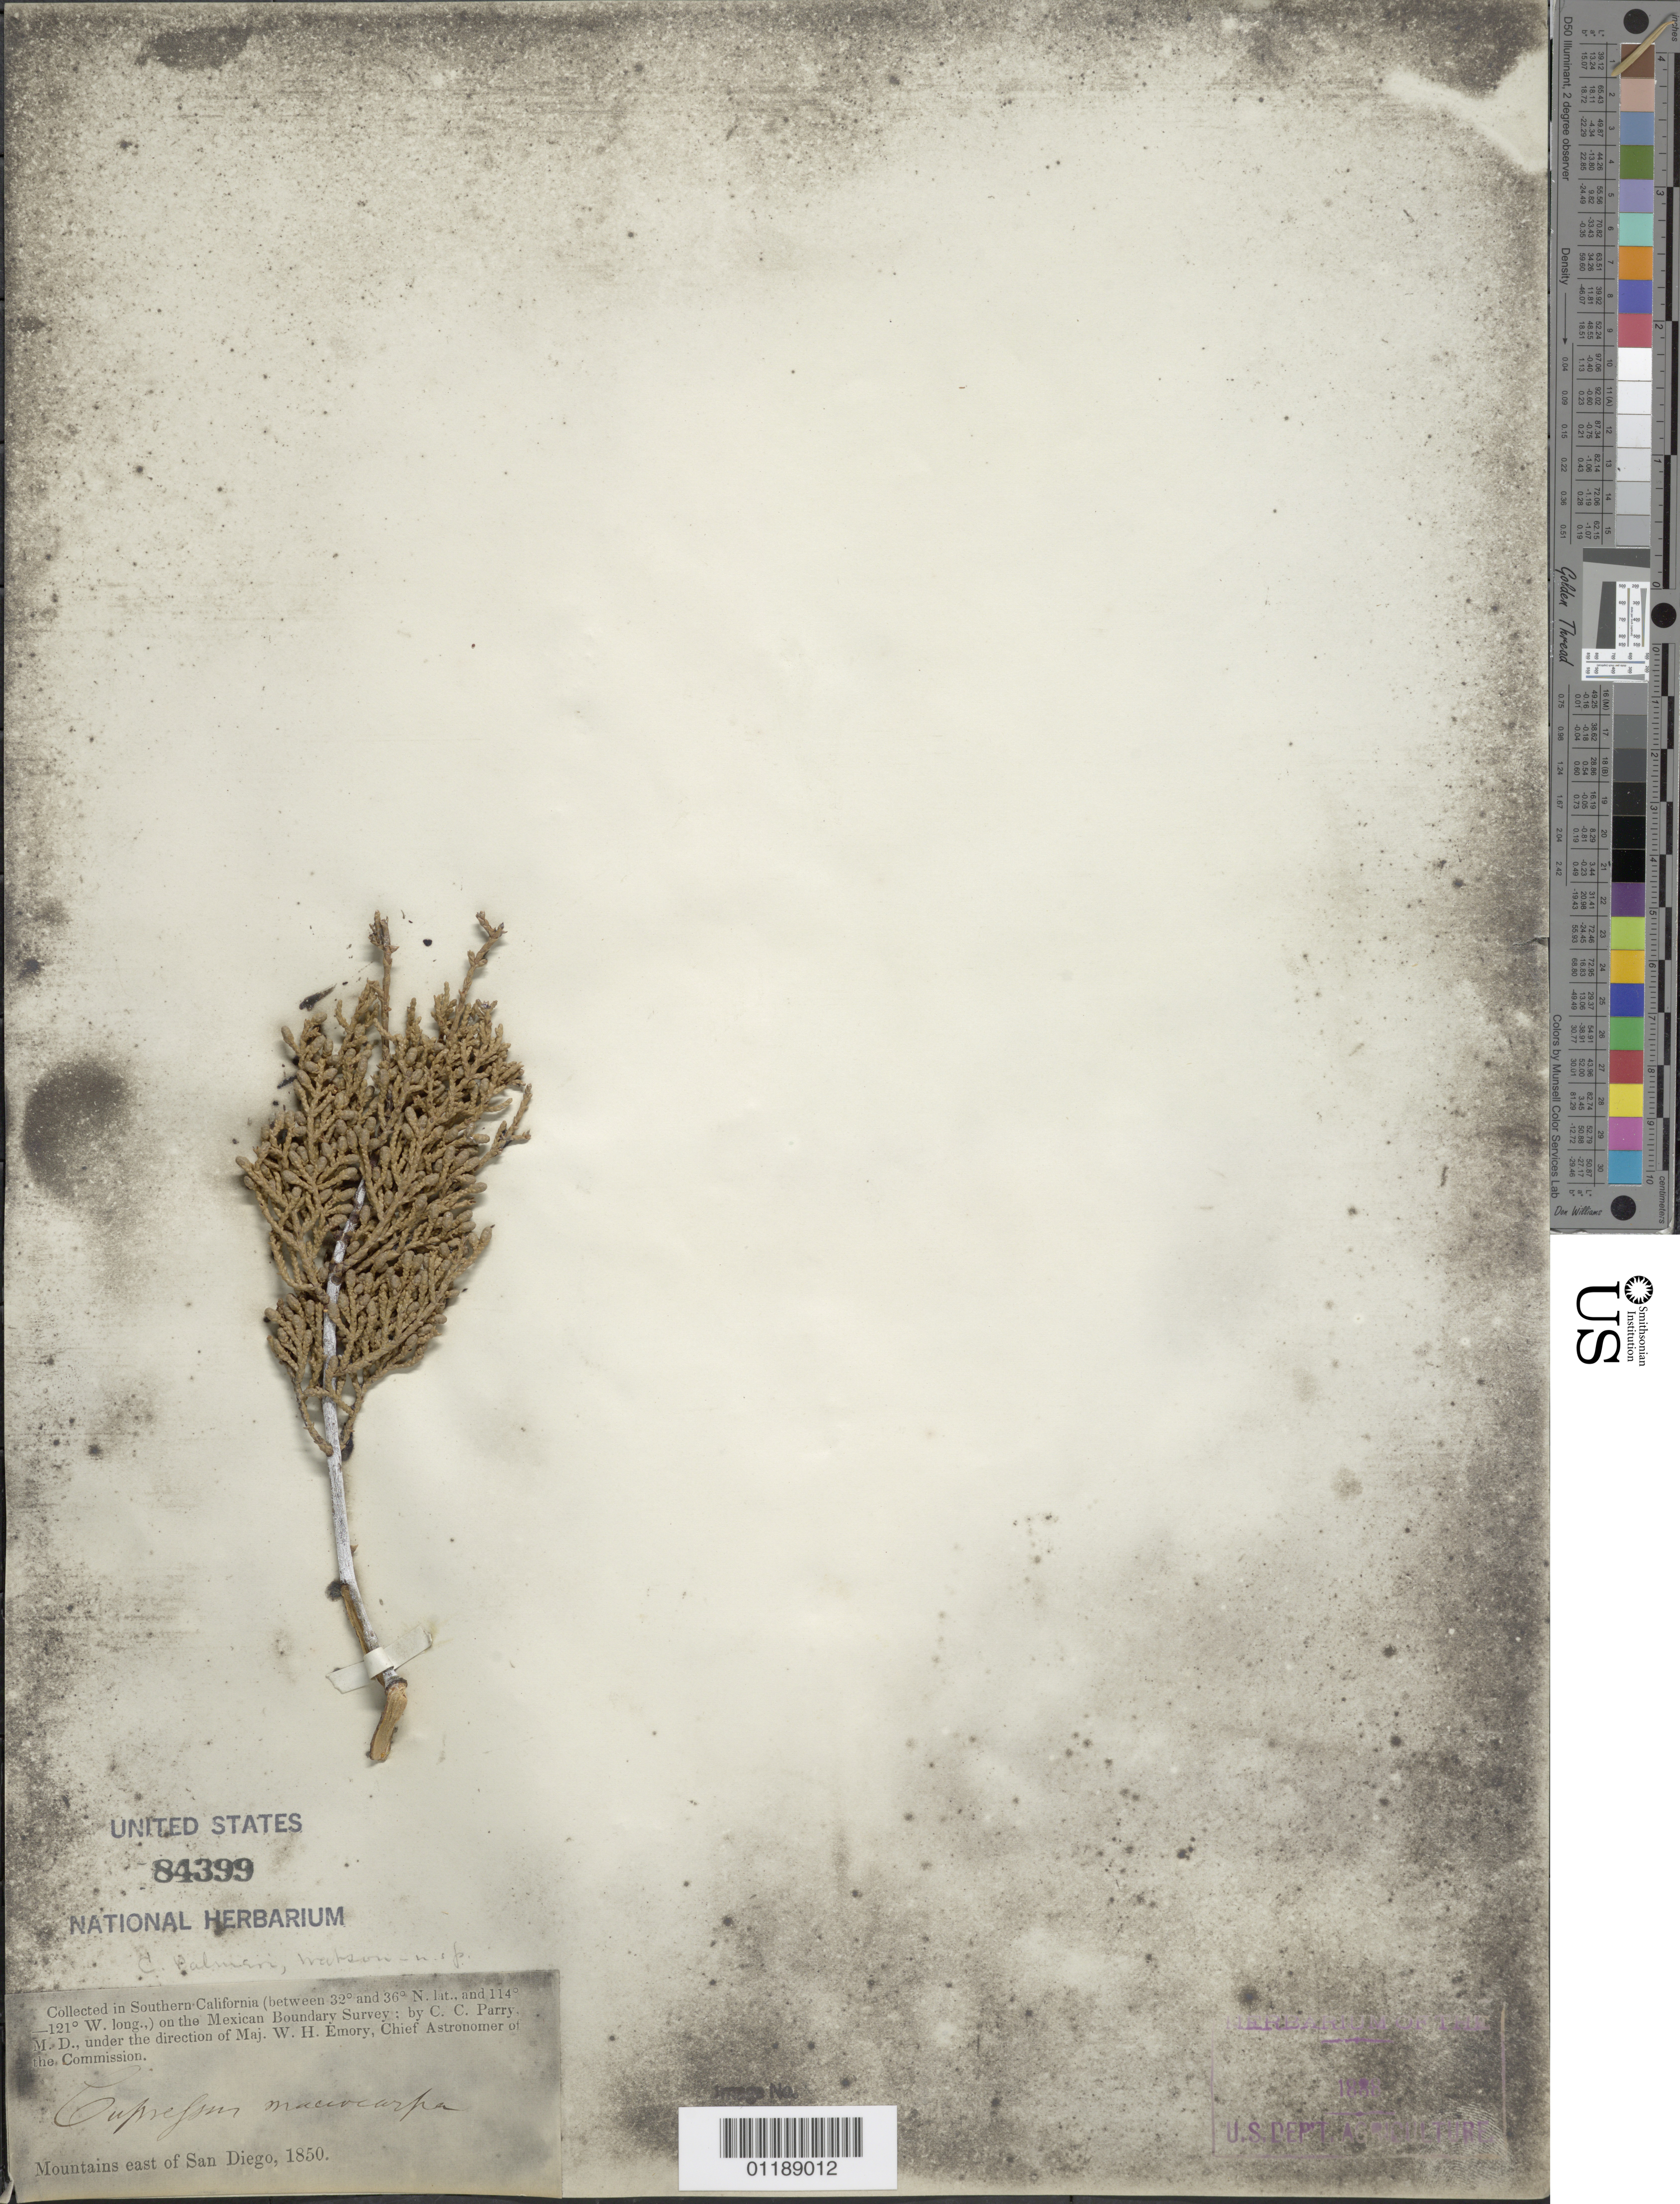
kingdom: Plantae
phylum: Tracheophyta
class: Pinopsida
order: Pinales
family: Cupressaceae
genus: Hesperocyparis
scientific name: Hesperocyparis macrocarpa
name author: (Hartw. ex Gordon) Bartel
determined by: (US) Smithsonian Institution - National Museum of Natural History - Department of Botany (UNITED STATES)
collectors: C. C. Parry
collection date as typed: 1850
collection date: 1850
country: United States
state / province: California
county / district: San Diego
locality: Mountains east of San Diego, California.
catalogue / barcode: US 84399